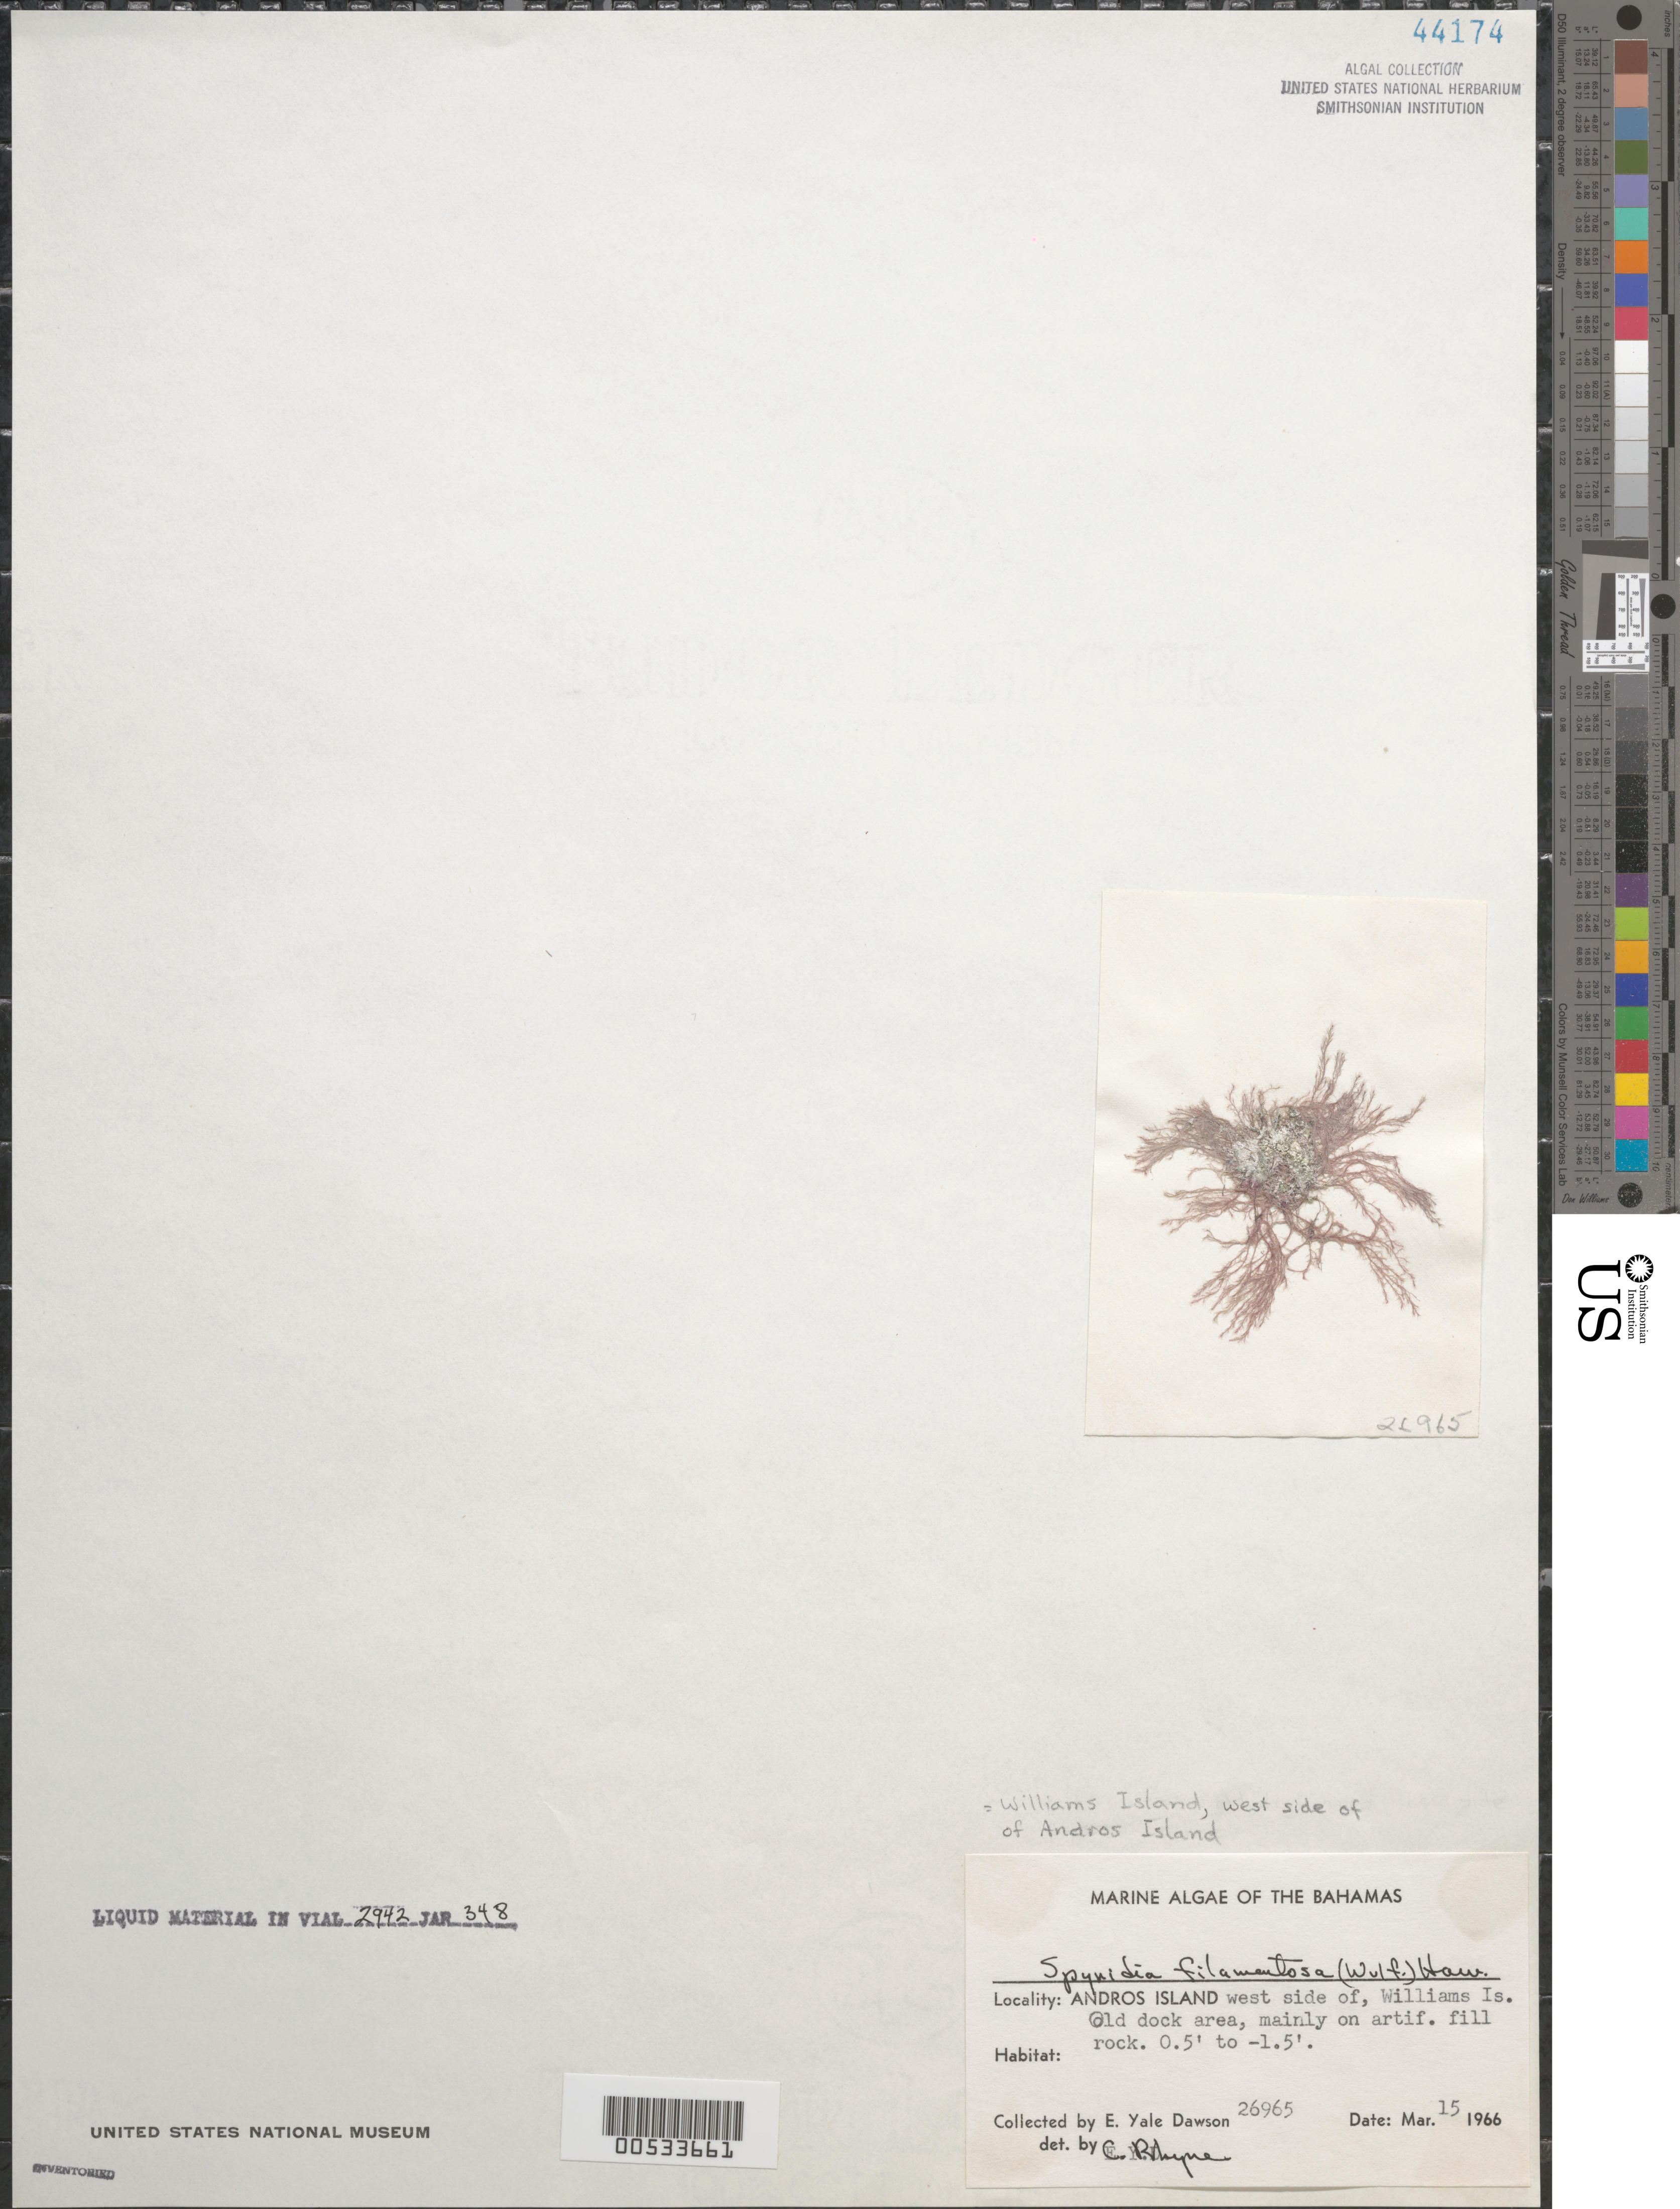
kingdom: Plantae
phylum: Rhodophyta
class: Florideophyceae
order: Ceramiales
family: Spyridiaceae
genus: Spyridia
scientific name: Spyridia filamentosa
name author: (Wulfen) Harv.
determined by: Rhyne, C. F.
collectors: E. Y. Dawson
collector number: EYD 26965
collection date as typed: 15 Mar 1966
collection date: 1966-03-15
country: Bahamas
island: Andros Island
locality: West side of Andros Island, Williams Island old dock area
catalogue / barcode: US 44174